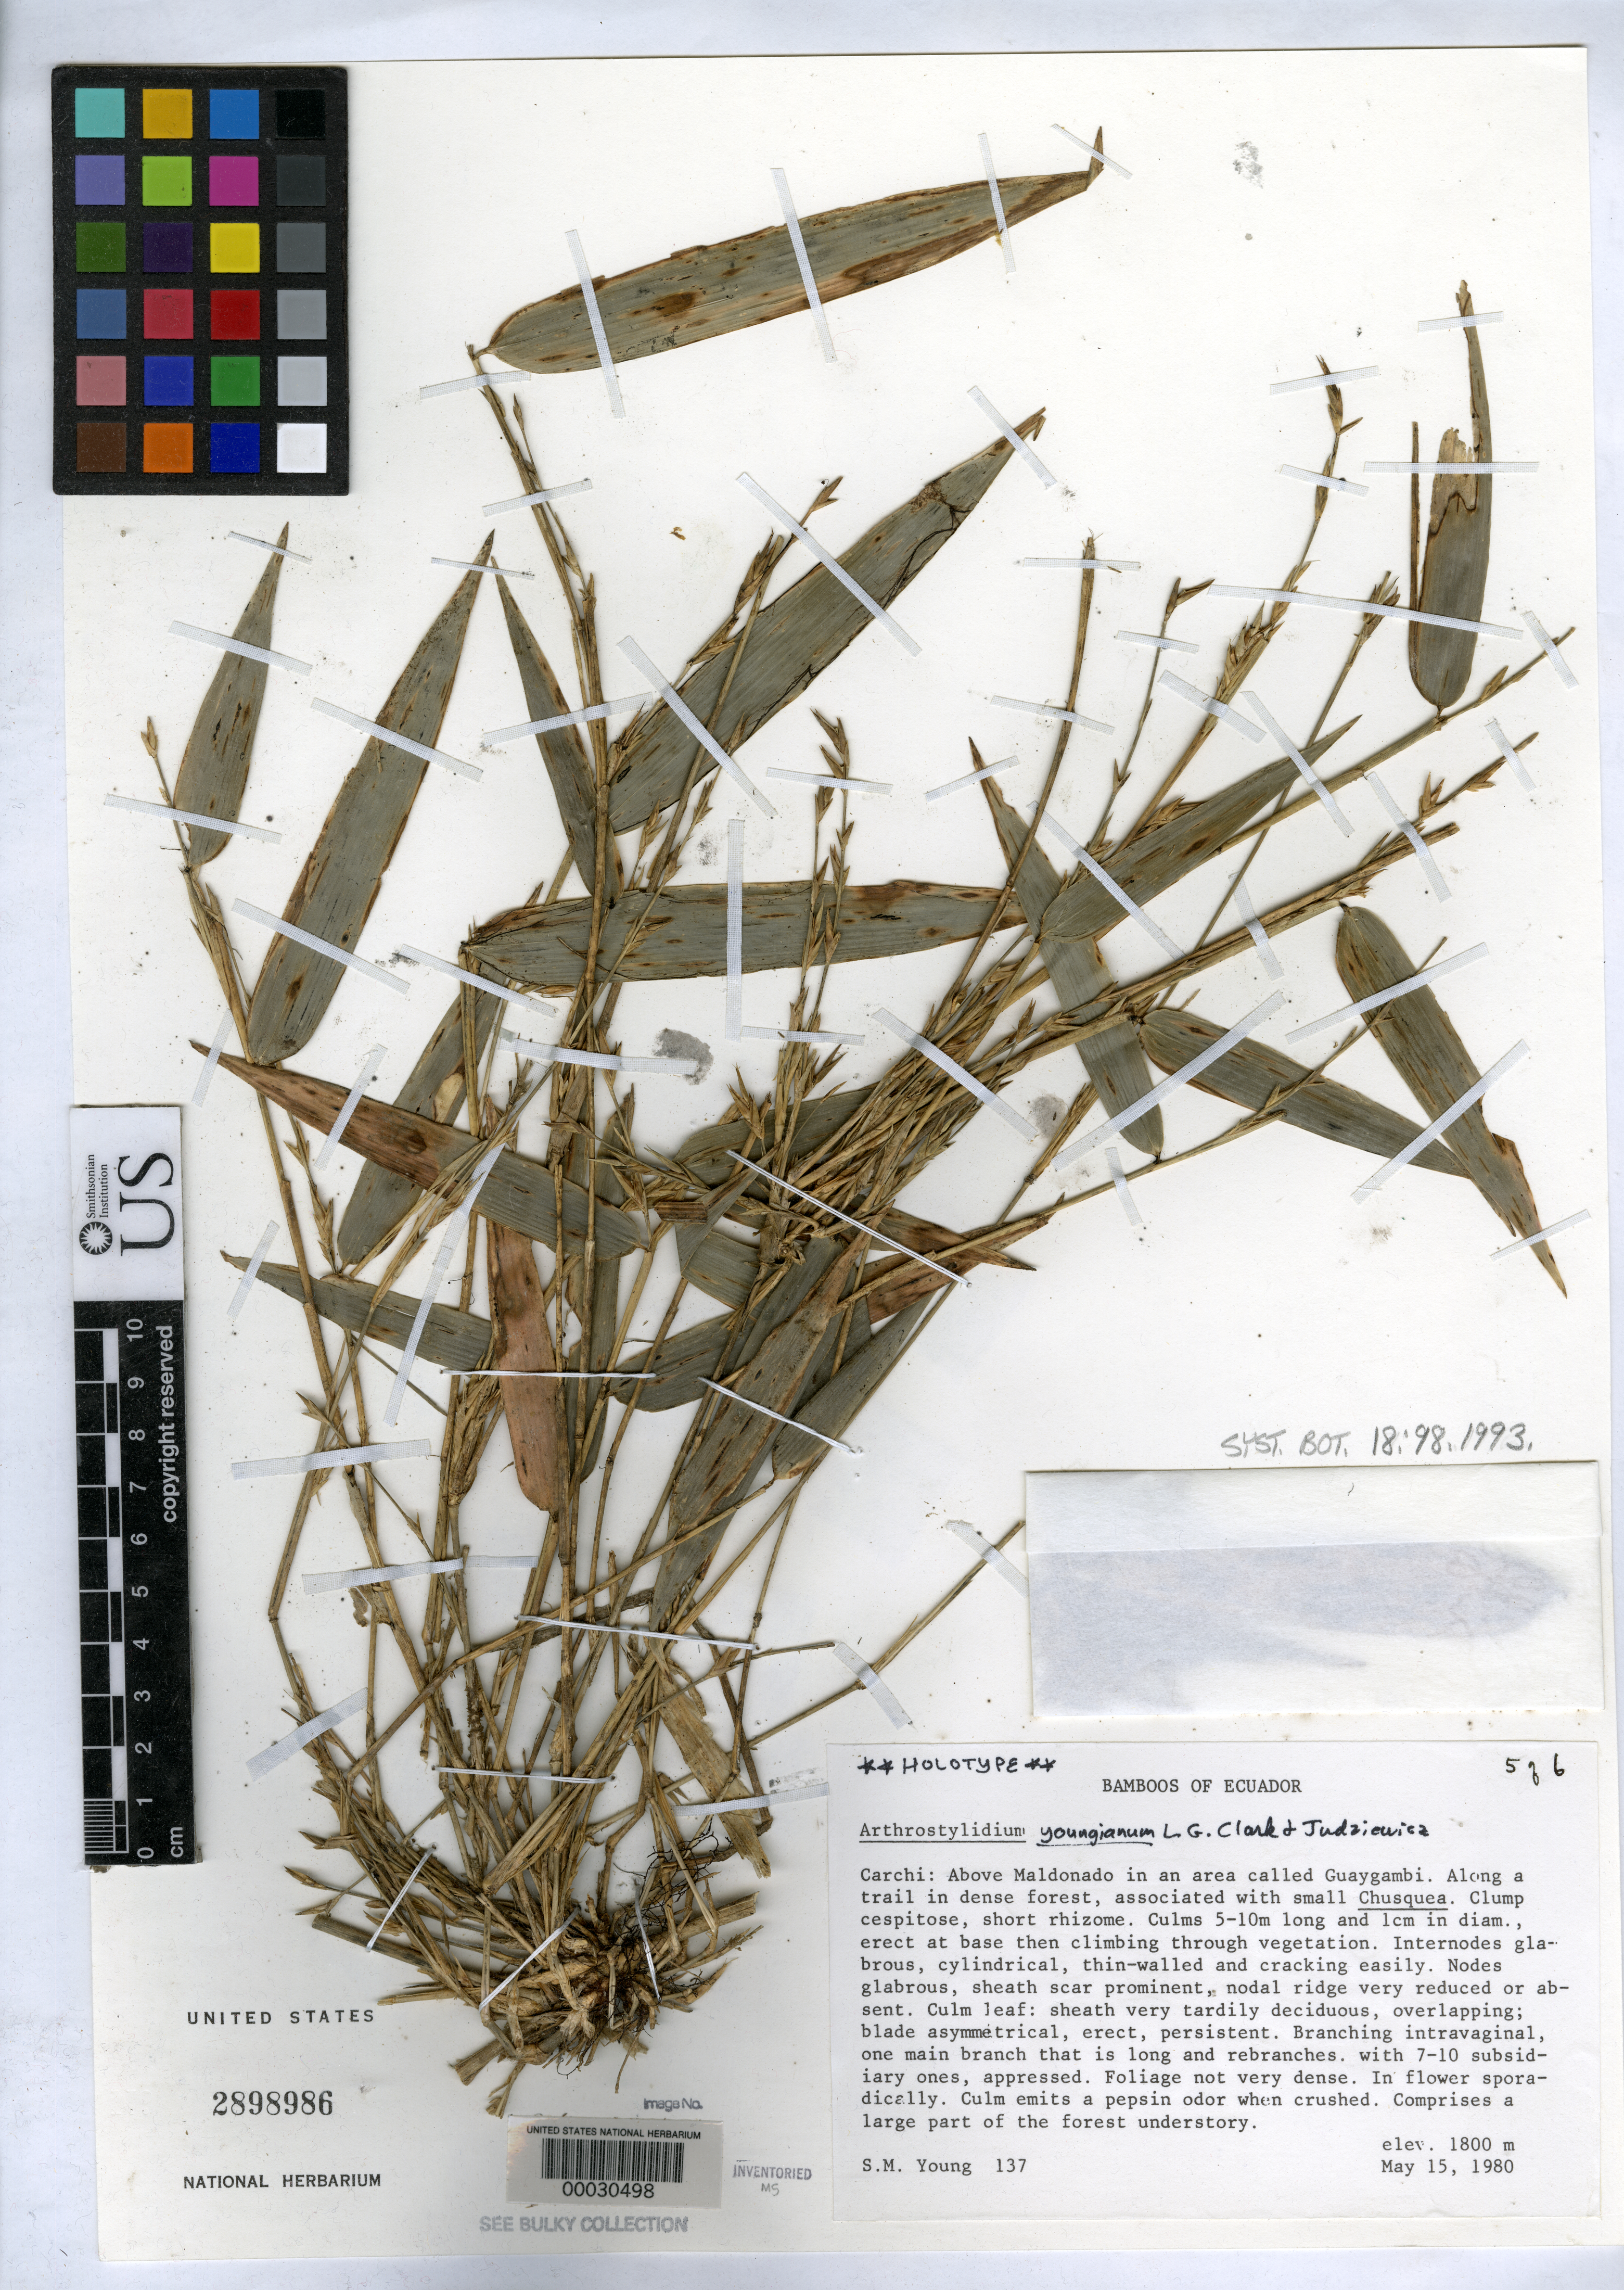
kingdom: Plantae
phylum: Tracheophyta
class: Liliopsida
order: Poales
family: Poaceae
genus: Arthrostylidium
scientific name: Arthrostylidium youngianum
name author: L.G. Clark & Judz.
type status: Holotype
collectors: S. Young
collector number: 137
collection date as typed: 15 May 1980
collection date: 1980-05-15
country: Ecuador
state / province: Carchi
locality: Above Maldonado, Guaygambi.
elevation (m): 1800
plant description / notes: Specimen in 6 parts, USNH 2898982-2898987. As designated in protologue, holotype is mounted on 6 sheets (and sheets are cross-referenced as "1 of 2", "2 of 2", etc.). Specimen annotations incorrectly identify some sheets as "isotype".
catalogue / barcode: US 2898986